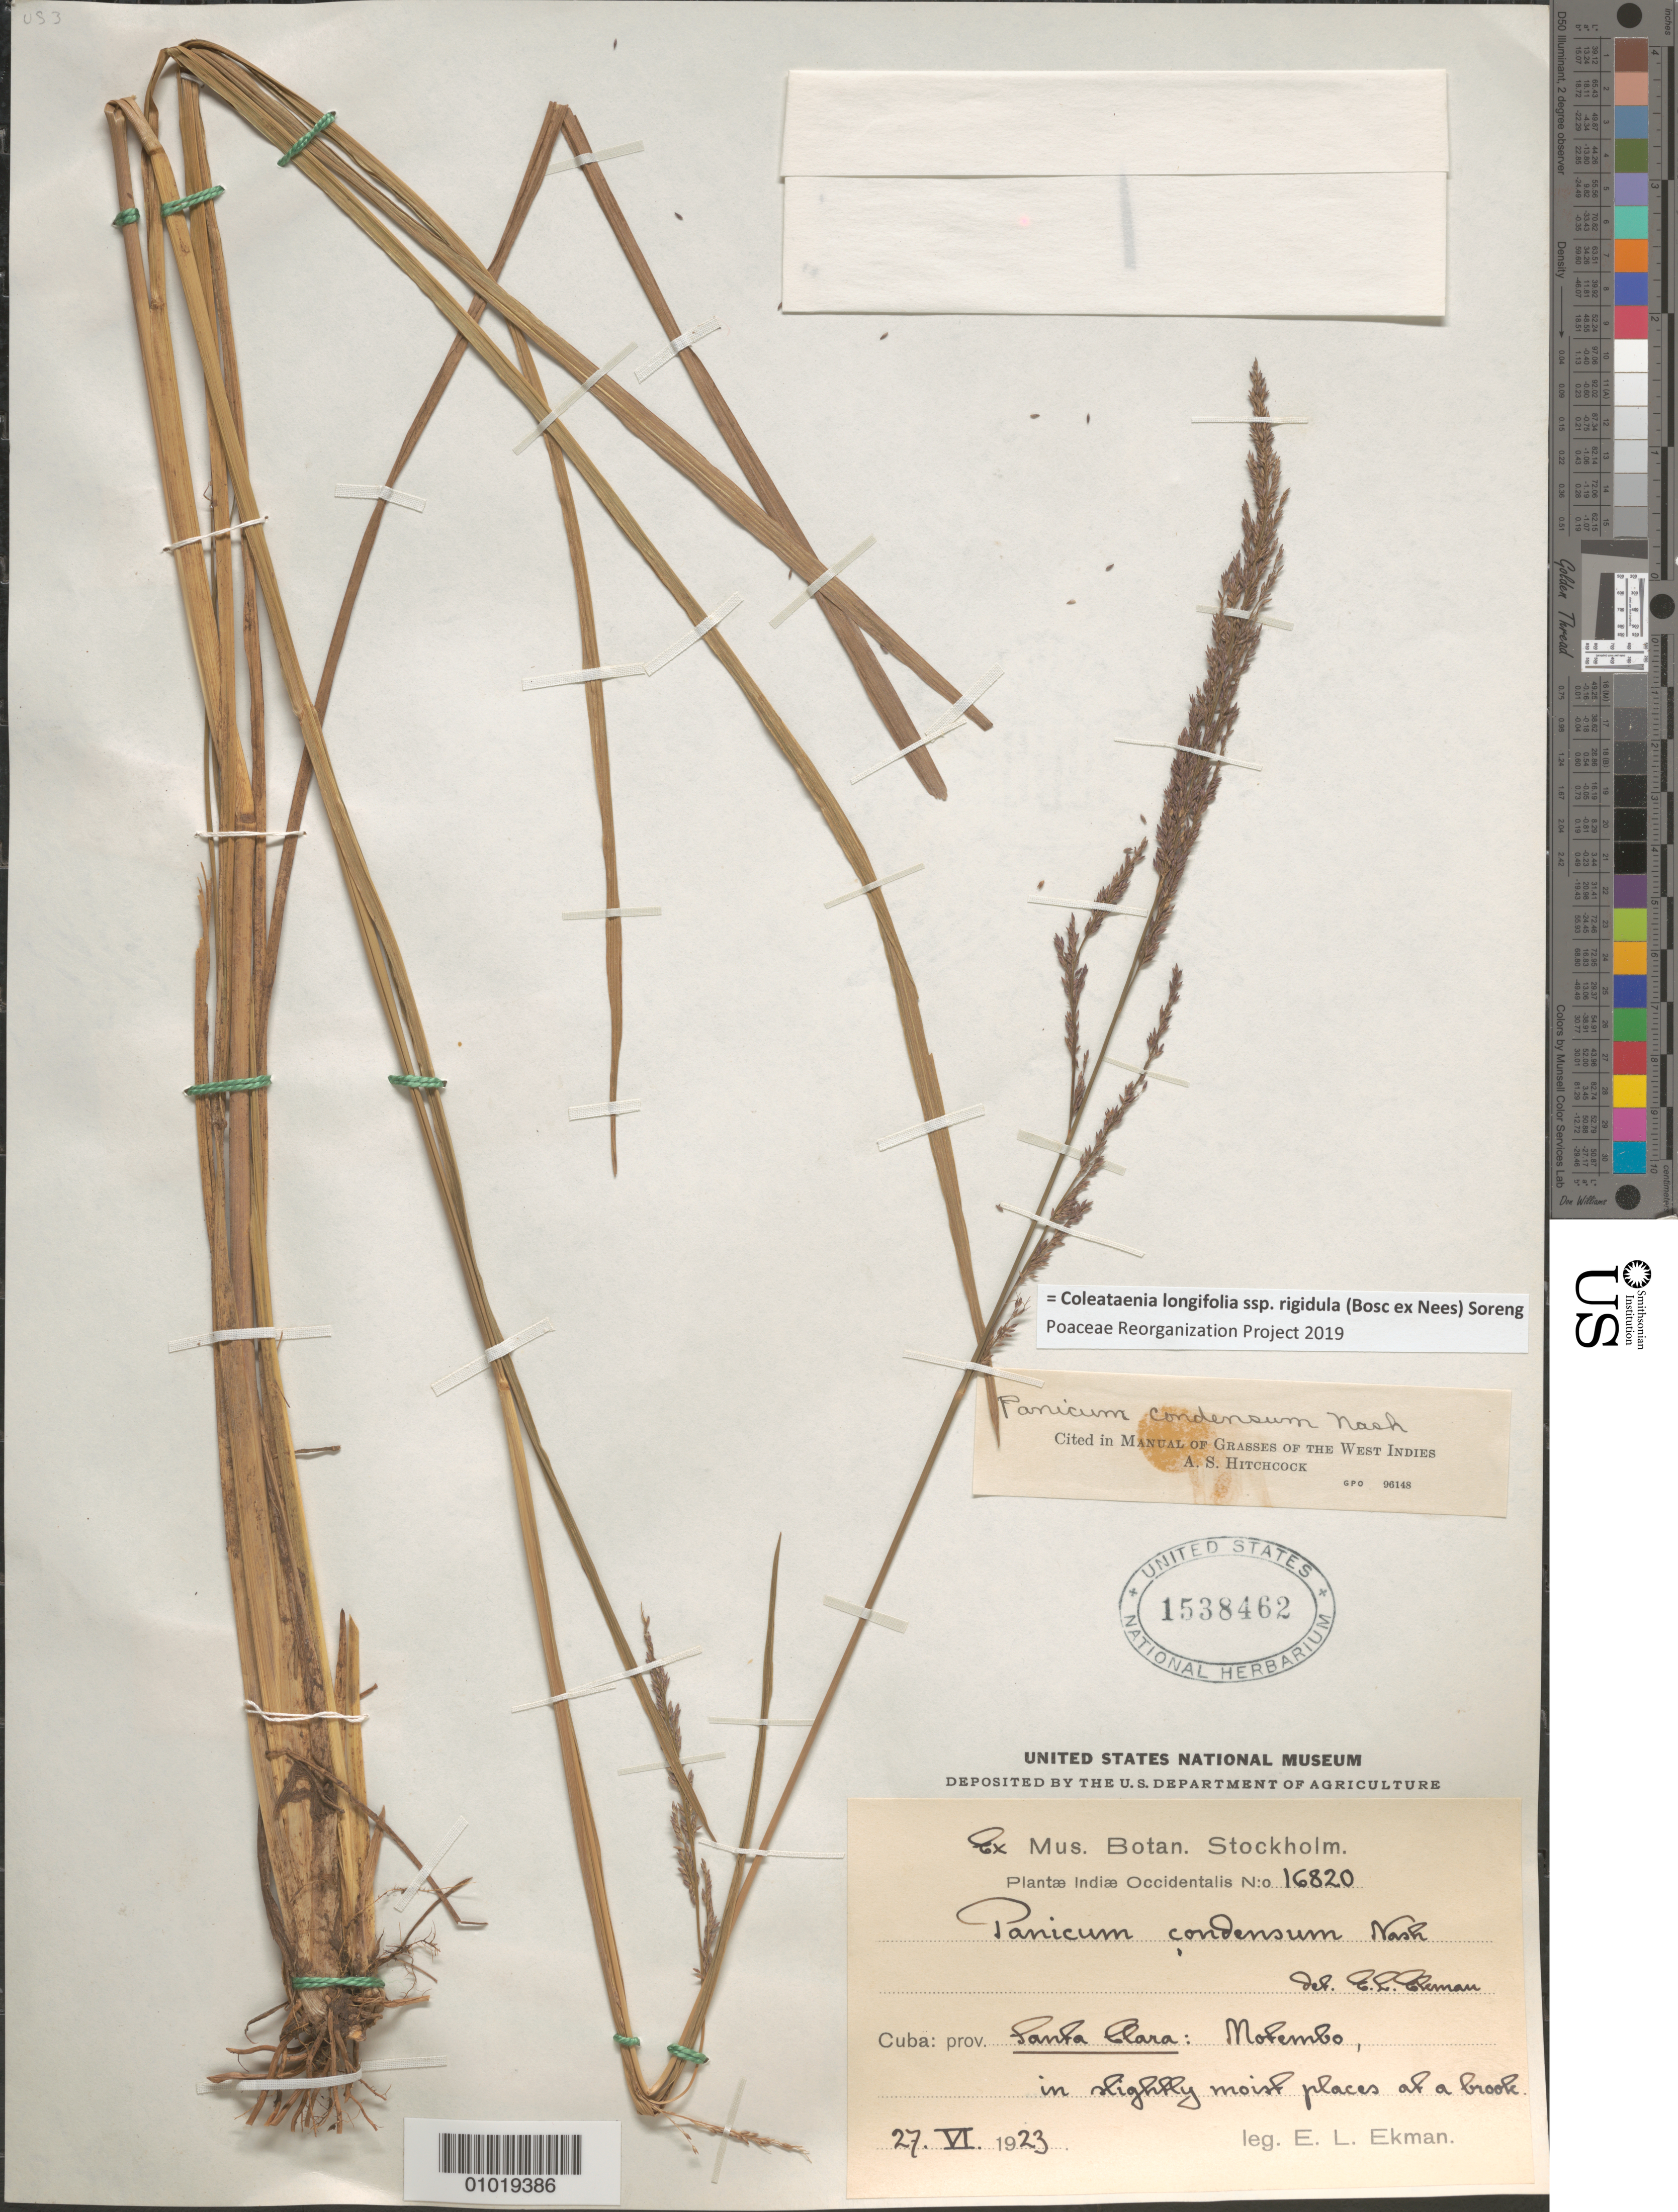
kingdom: Plantae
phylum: Tracheophyta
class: Liliopsida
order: Poales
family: Poaceae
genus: Panicum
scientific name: Panicum condensum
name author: Nash ex Small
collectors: E. L. Ekman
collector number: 16820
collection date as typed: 27 Jun 1923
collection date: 1923-06-27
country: Cuba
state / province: Villa Clara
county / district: Santa Clara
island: Cuba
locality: Motembo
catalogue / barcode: US 1538462